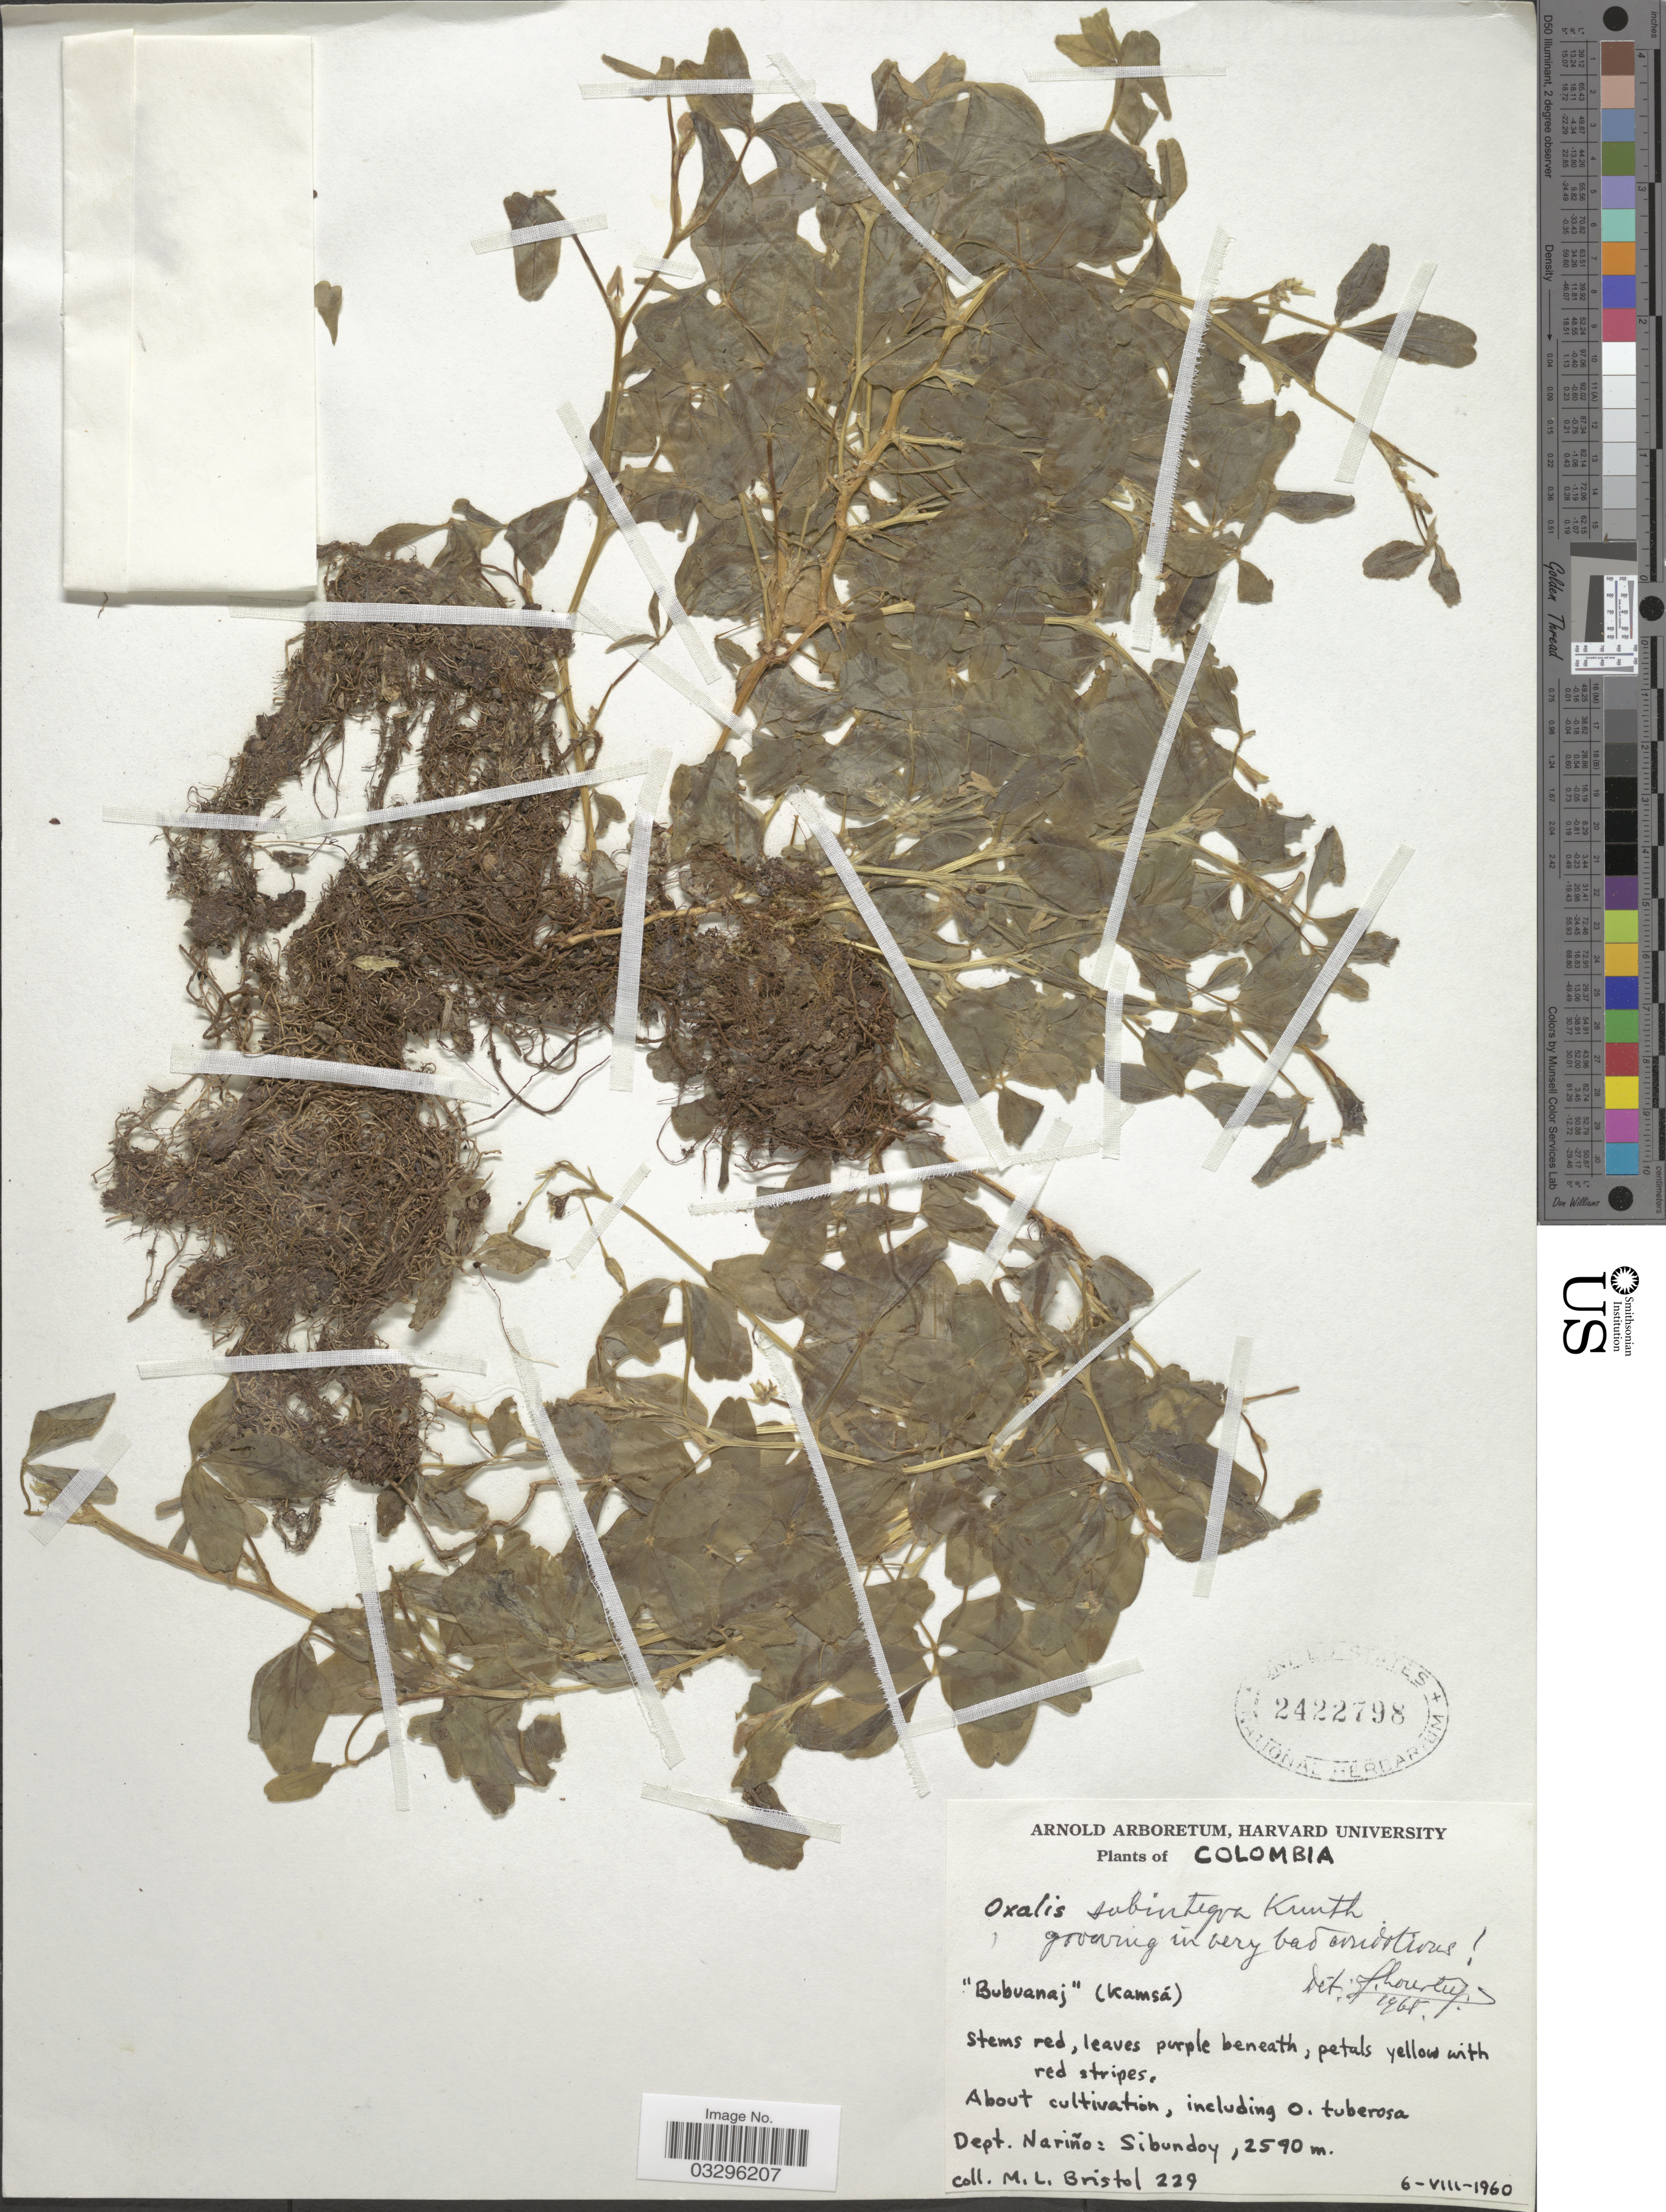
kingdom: Plantae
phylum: Tracheophyta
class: Magnoliopsida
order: Oxalidales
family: Oxalidaceae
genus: Oxalis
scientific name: Oxalis subintegra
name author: R. Knuth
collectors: M. L. Bristol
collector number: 229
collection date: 1960-08-06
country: Colombia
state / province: Nariño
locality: Dept. Nariño: Sibundoy.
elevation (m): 2590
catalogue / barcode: US 2422798